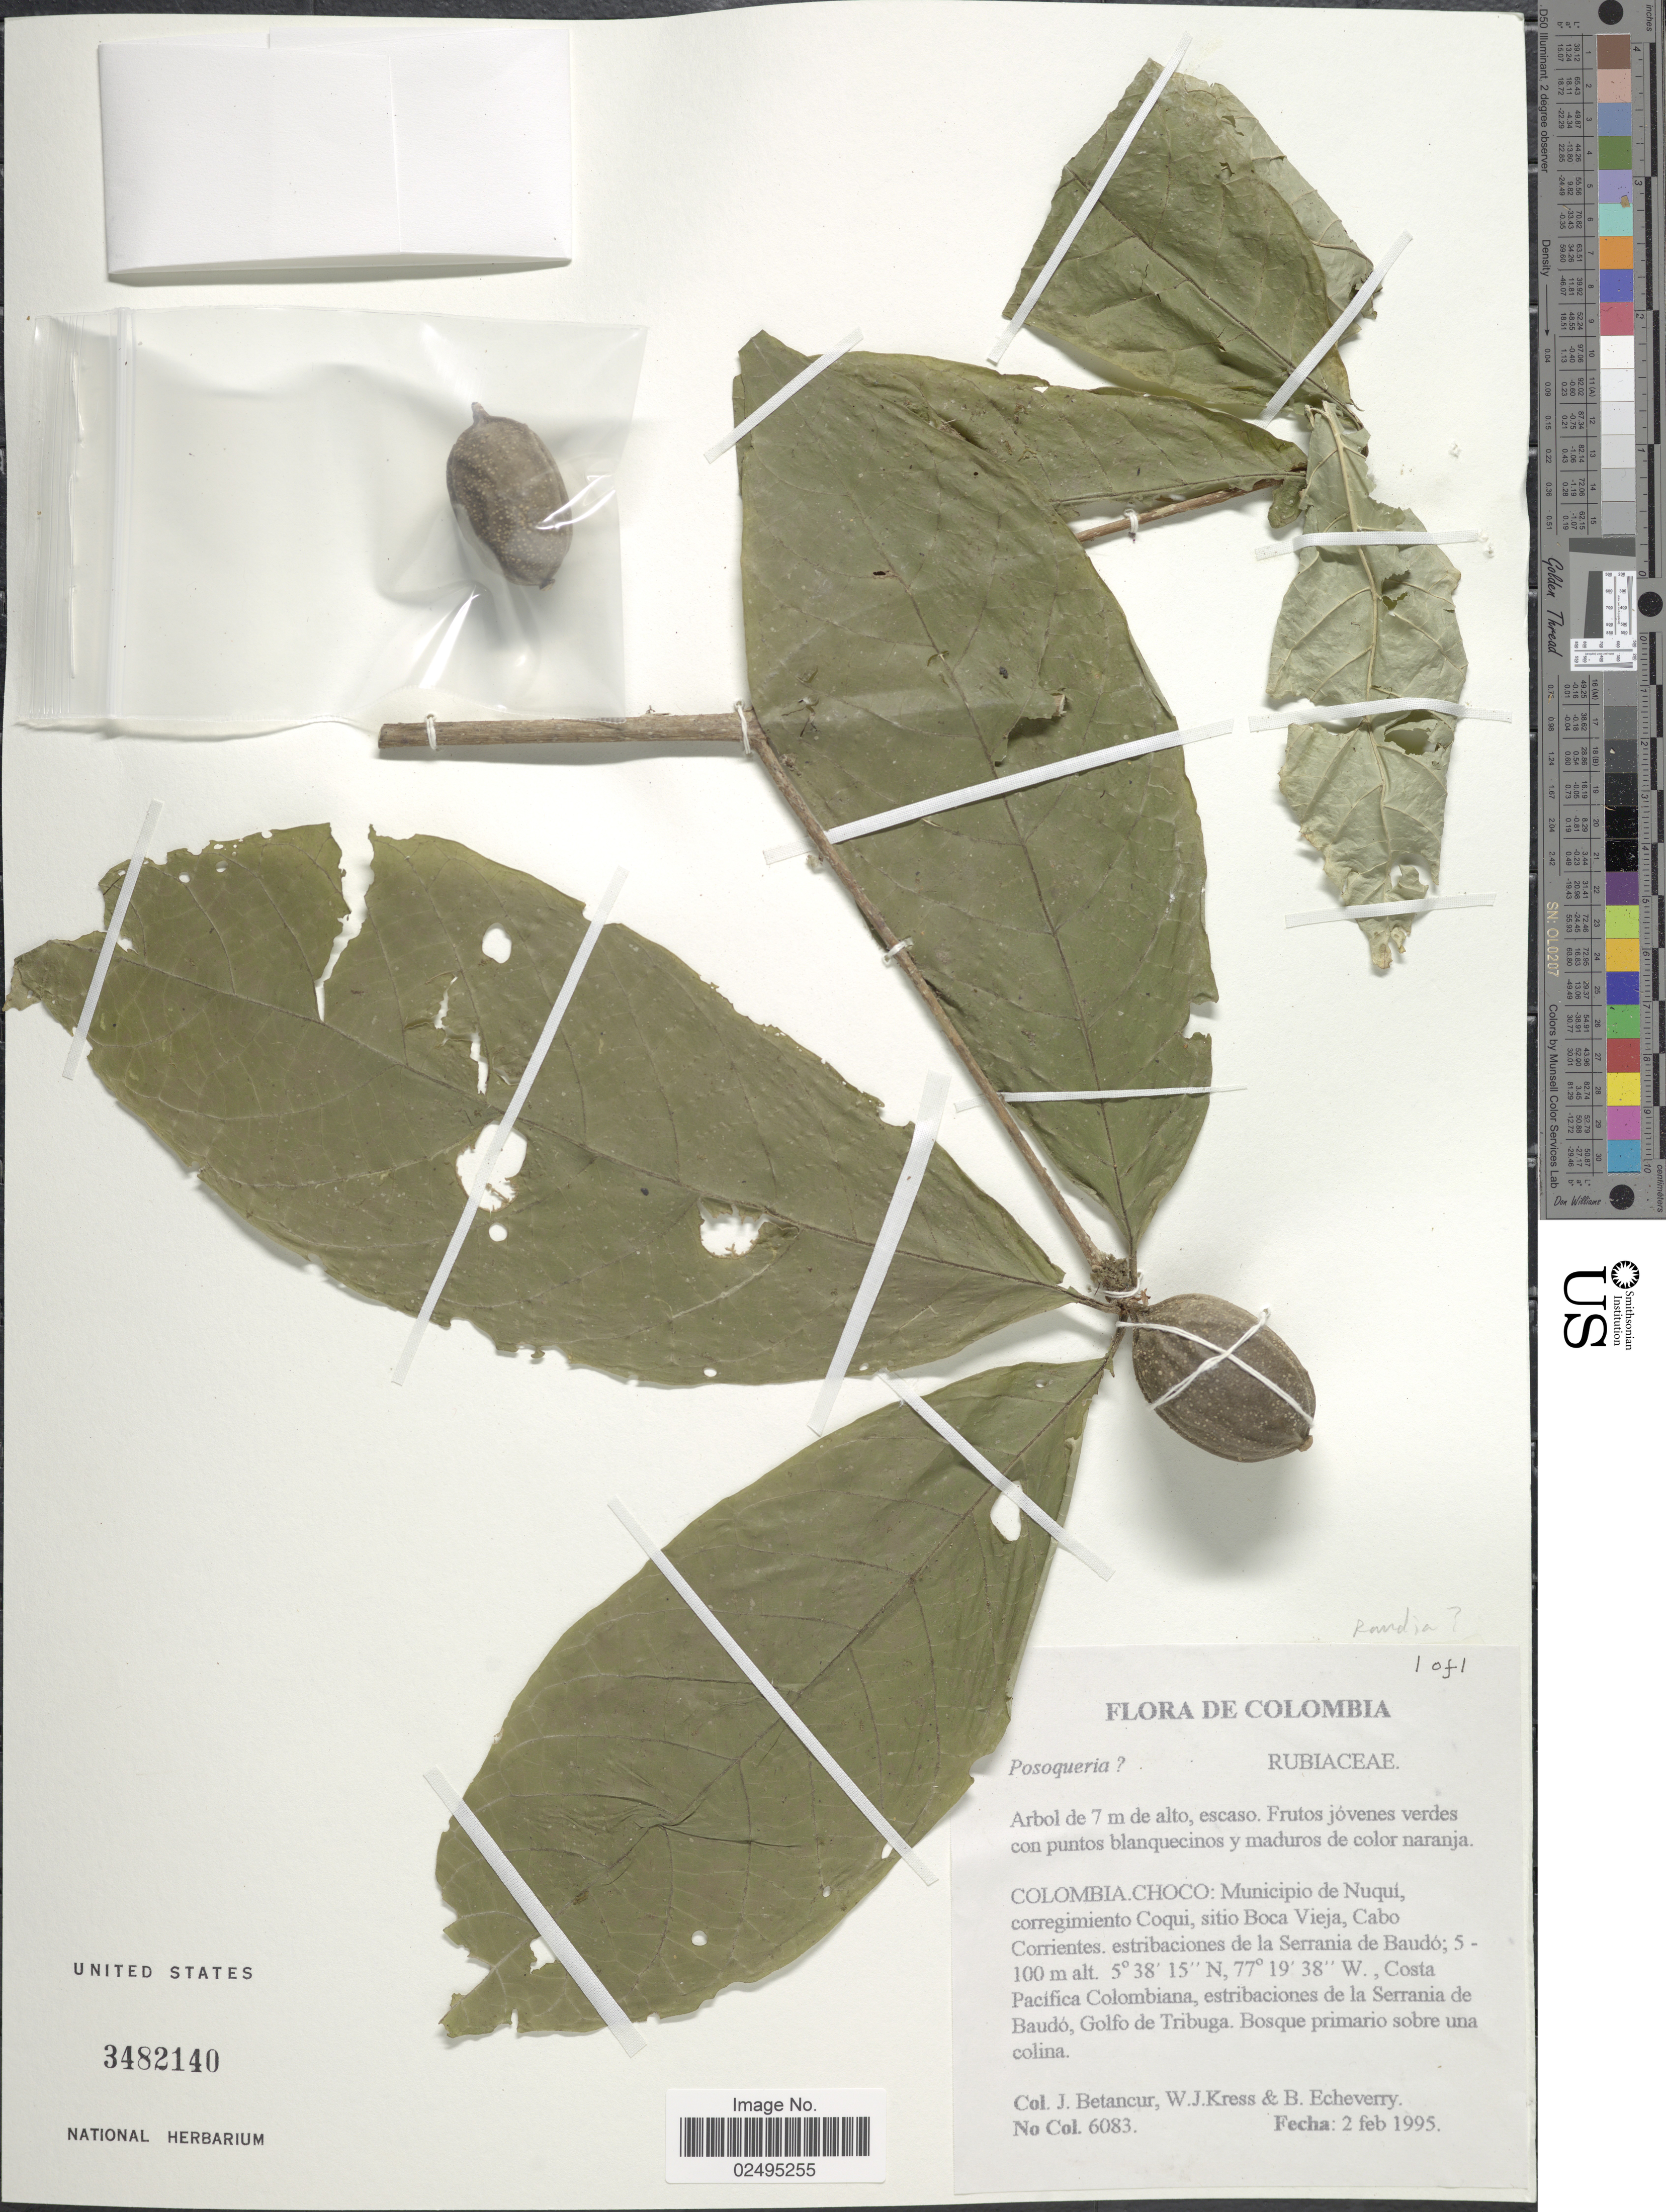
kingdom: Plantae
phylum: Tracheophyta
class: Magnoliopsida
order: Gentianales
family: Rubiaceae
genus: Randia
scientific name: Randia sp.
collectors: J. Betancur, W. J. Kress & B. Echeverry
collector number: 6083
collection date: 1995-02-02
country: Colombia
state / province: Chocó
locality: Choco: Municipio de Nuqui, corregimiento Coqui, sitio Boca Vieja, Cabo Corrientes, estribaciones de la Serrania de Baudo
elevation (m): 5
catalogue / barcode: US 3482140